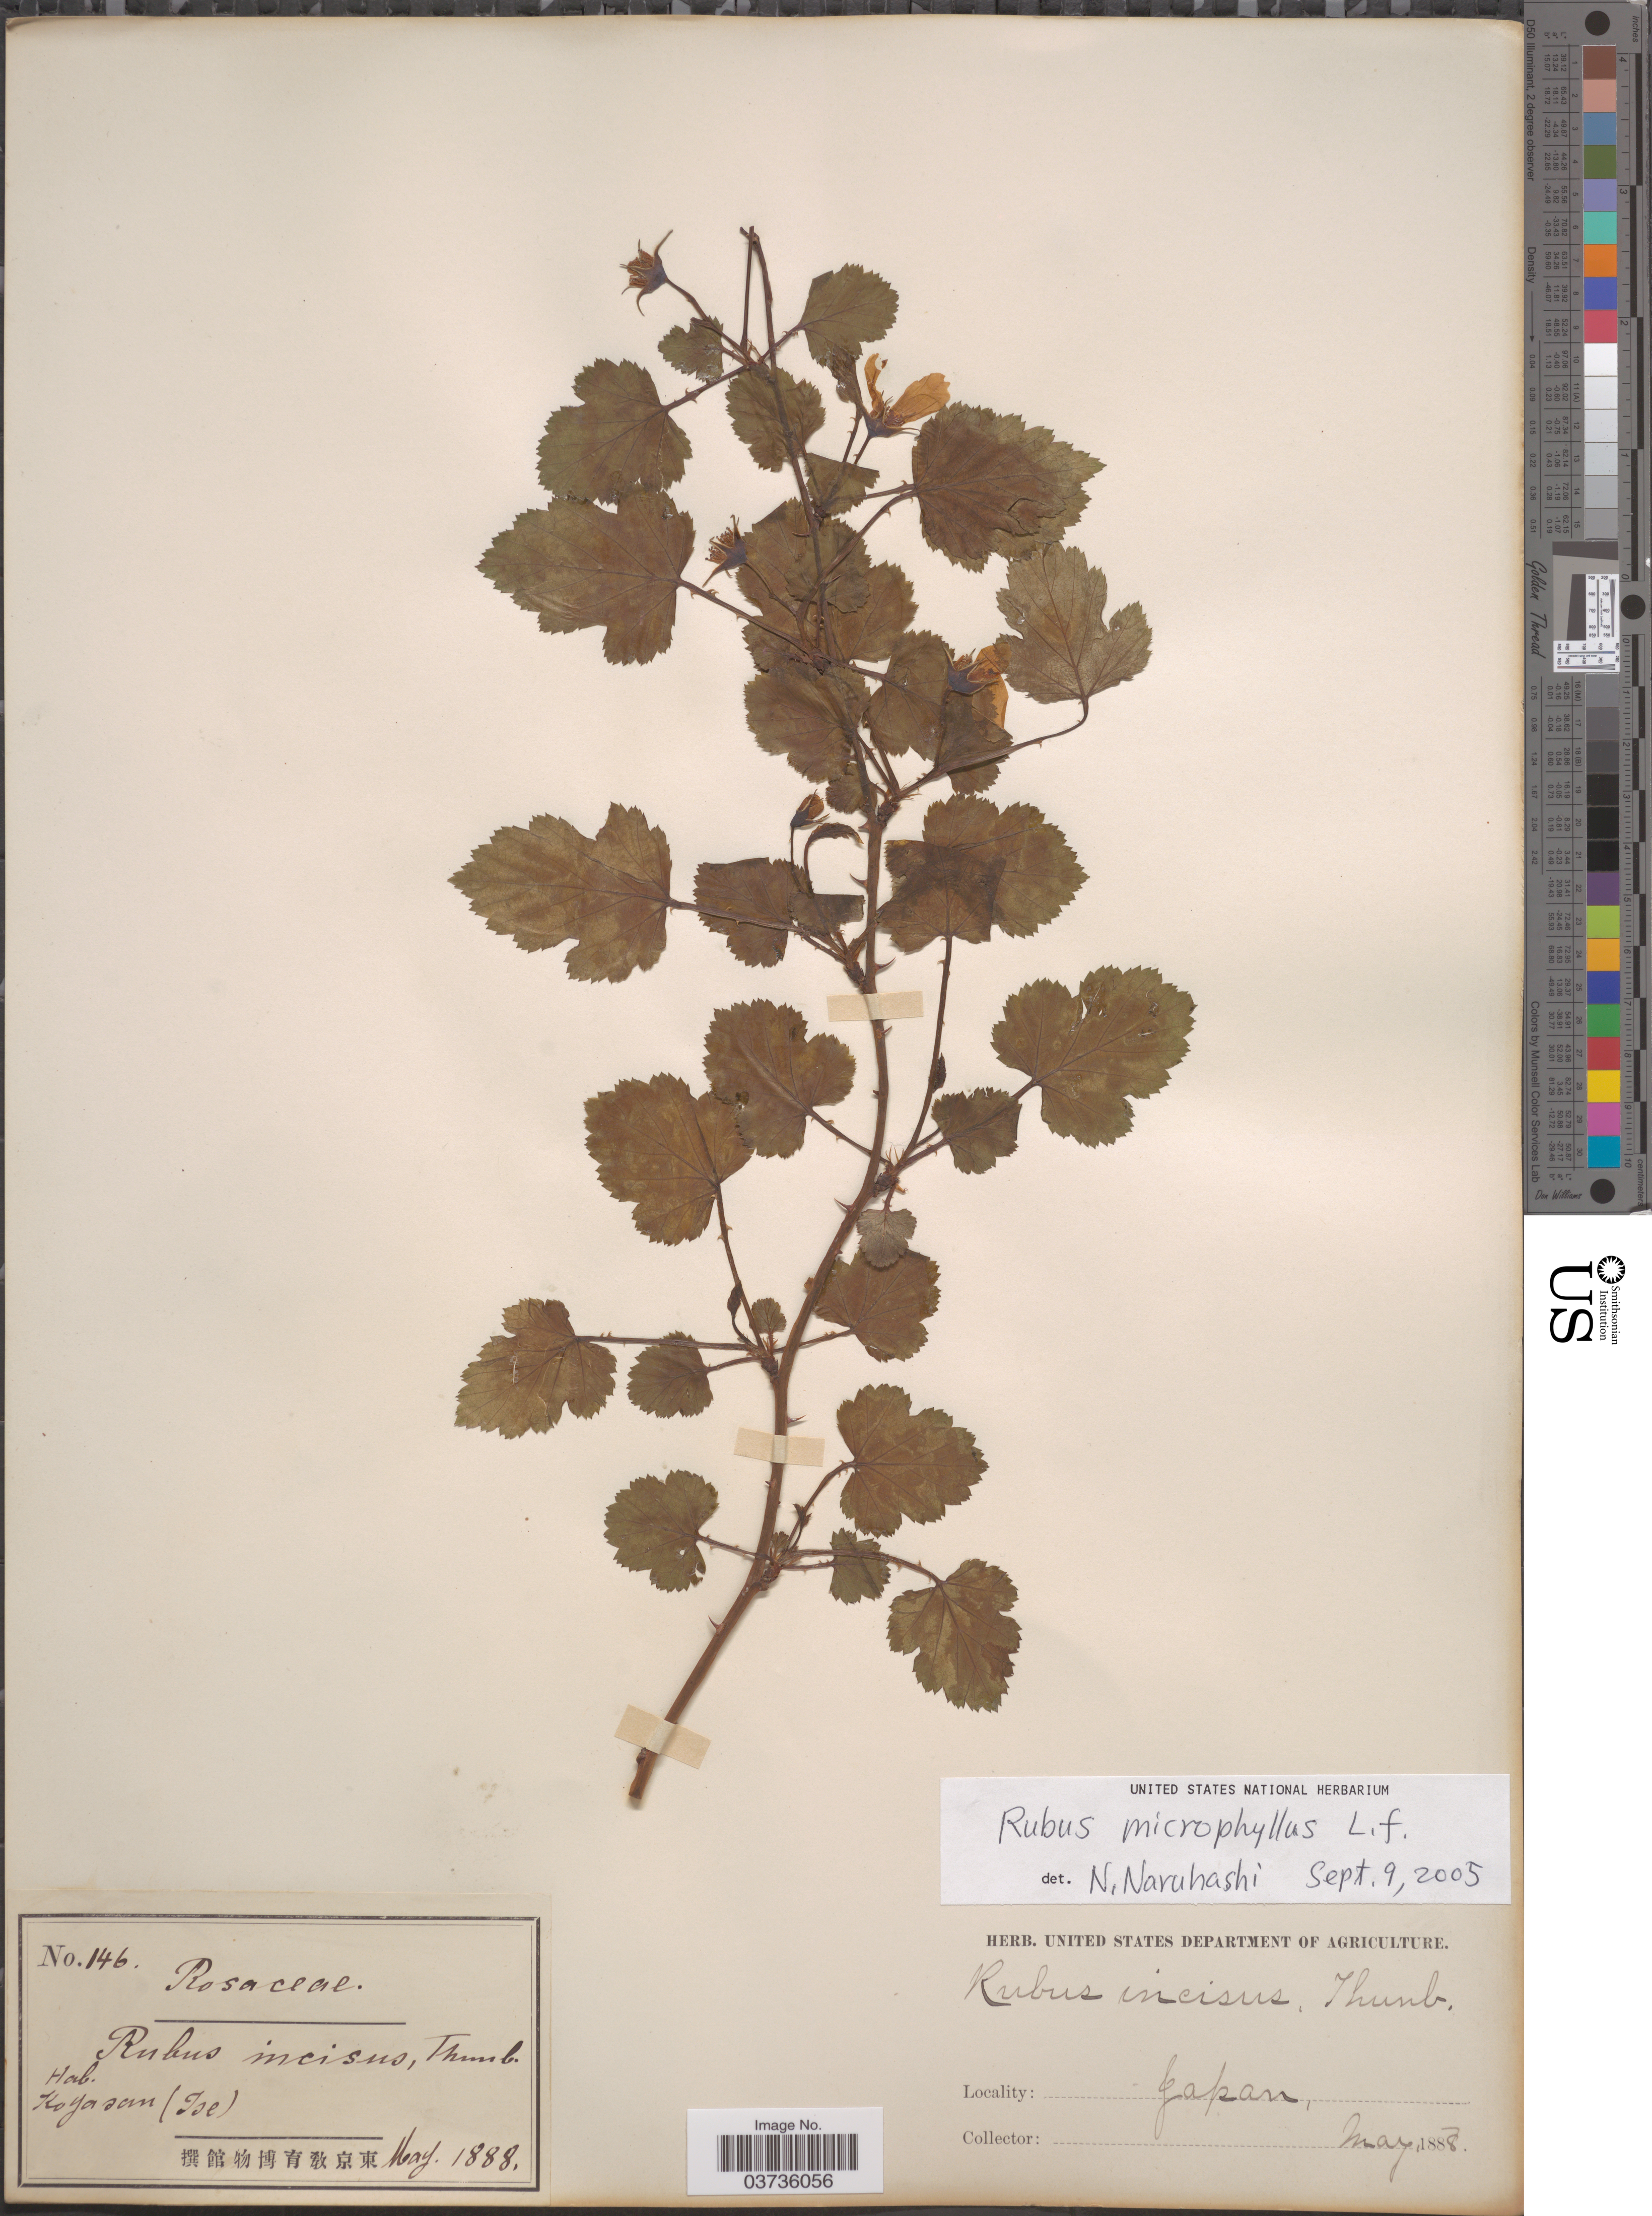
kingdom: Plantae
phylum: Tracheophyta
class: Magnoliopsida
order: Rosales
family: Rosaceae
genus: Rubus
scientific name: Rubus microphyllus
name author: L. f.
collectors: Facchini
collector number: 146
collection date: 1888-05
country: Japan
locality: Koyasan (Ise).